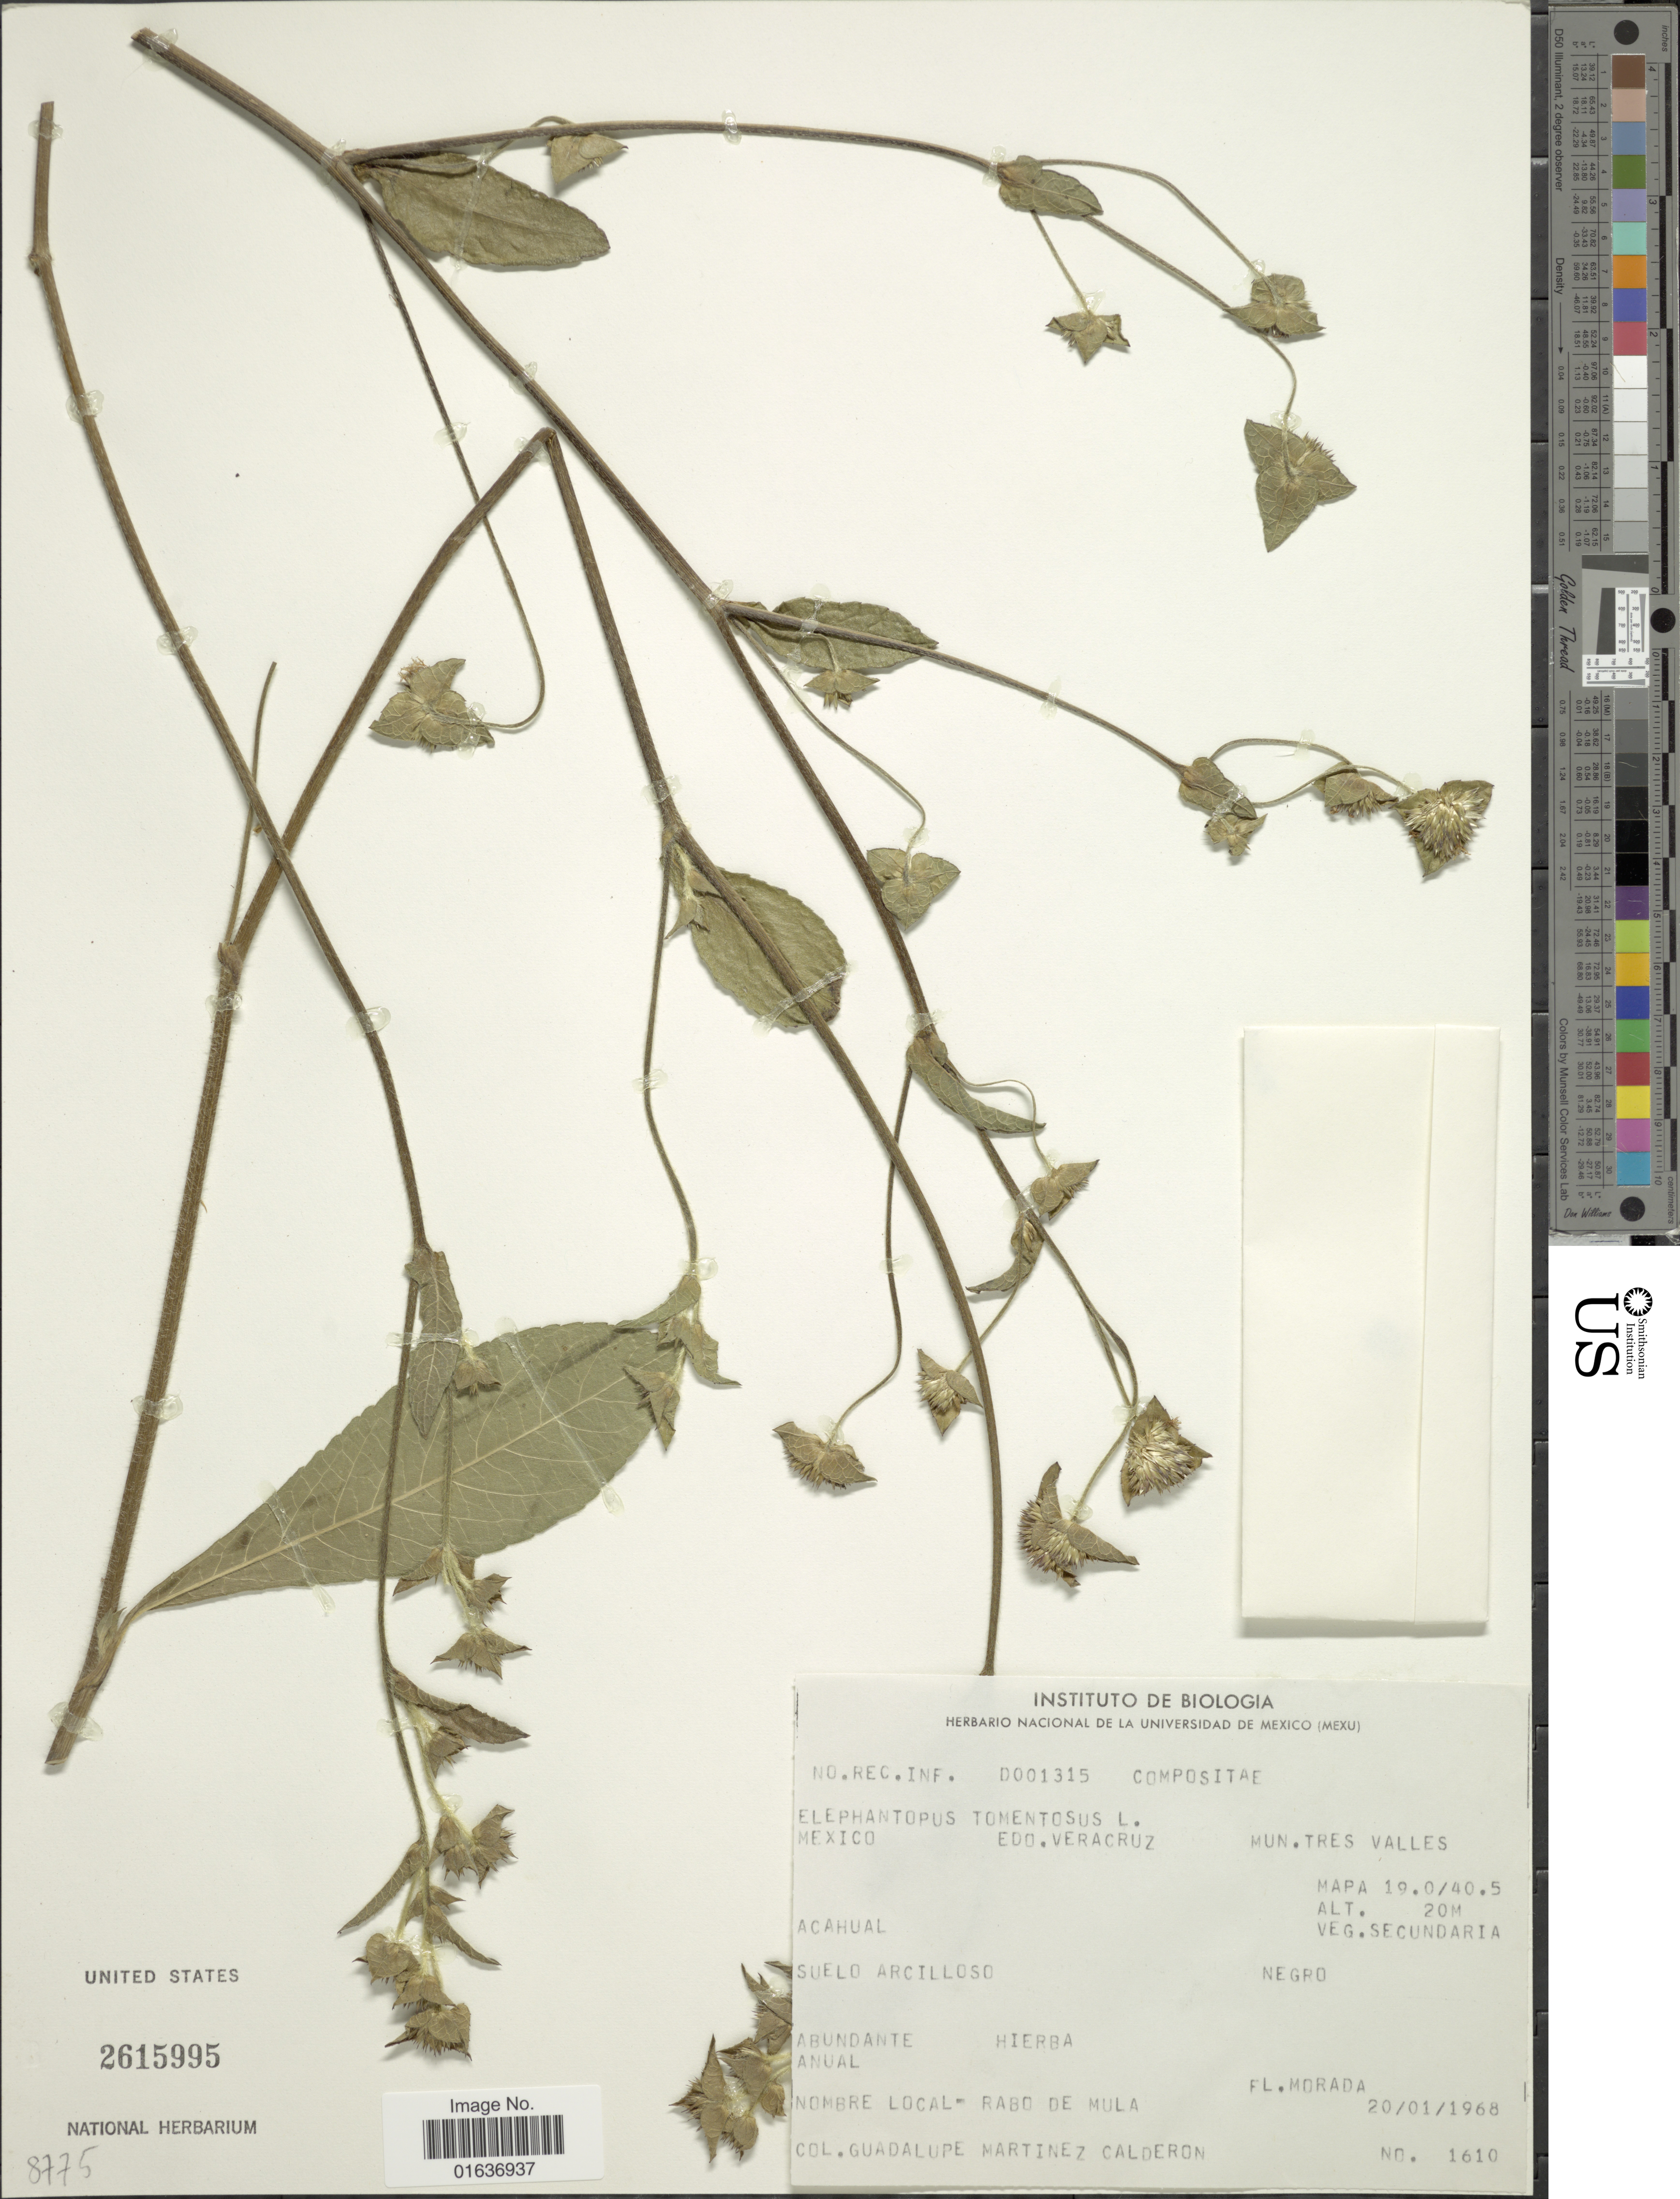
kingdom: Plantae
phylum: Tracheophyta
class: Magnoliopsida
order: Asterales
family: Asteraceae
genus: Elephantopus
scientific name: Elephantopus tomentosus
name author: L.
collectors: G. Martinez-C.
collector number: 1610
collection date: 1968-01-20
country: Mexico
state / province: Veracruz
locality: Veracruz, Mun. Tres Valles, Acahual, Suelo Arcilloso, Abundante Anual, Mapa 19.0/40.5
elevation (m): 20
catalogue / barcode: US 2615995